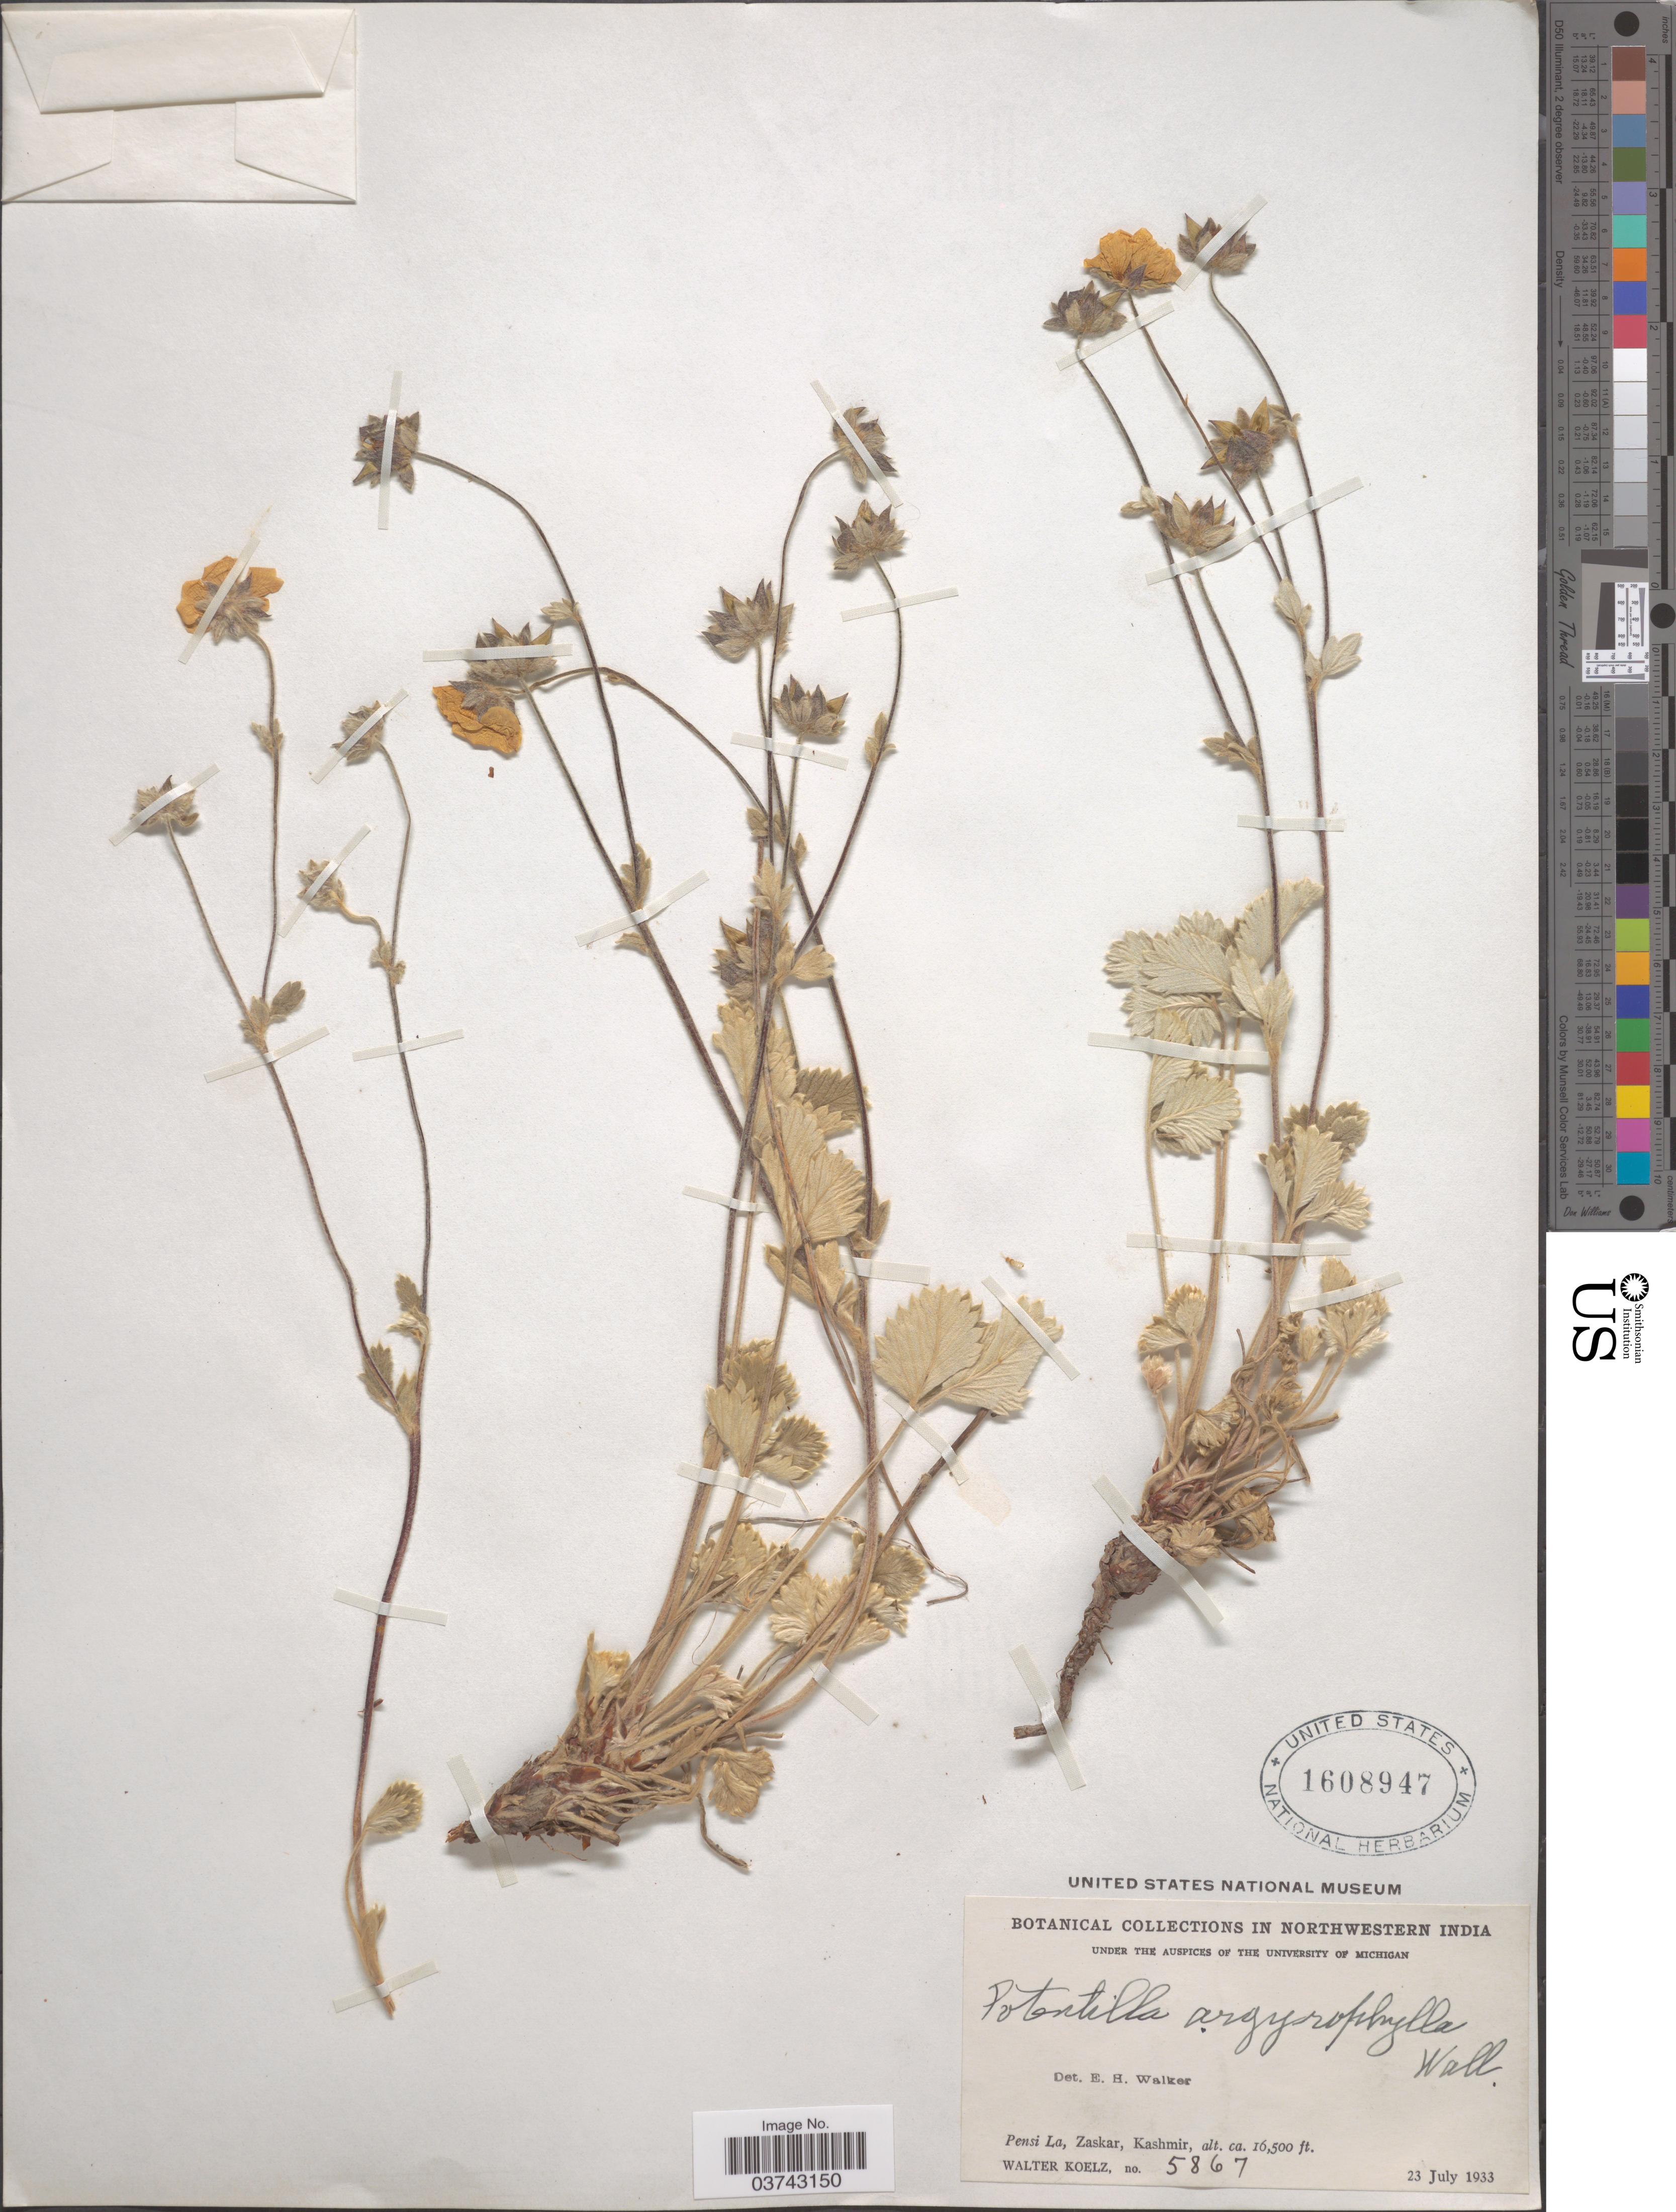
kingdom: Plantae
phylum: Tracheophyta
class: Magnoliopsida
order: Rosales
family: Rosaceae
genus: Potentilla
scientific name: Potentilla argyrophylla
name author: Wall. ex Lehm.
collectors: W. N. Koelz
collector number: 5867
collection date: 1933-07-23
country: India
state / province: Jammu and Kashmir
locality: Northwestern India. Pensi La, Zaskar, Kashmir.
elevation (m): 5029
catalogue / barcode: US 1608947